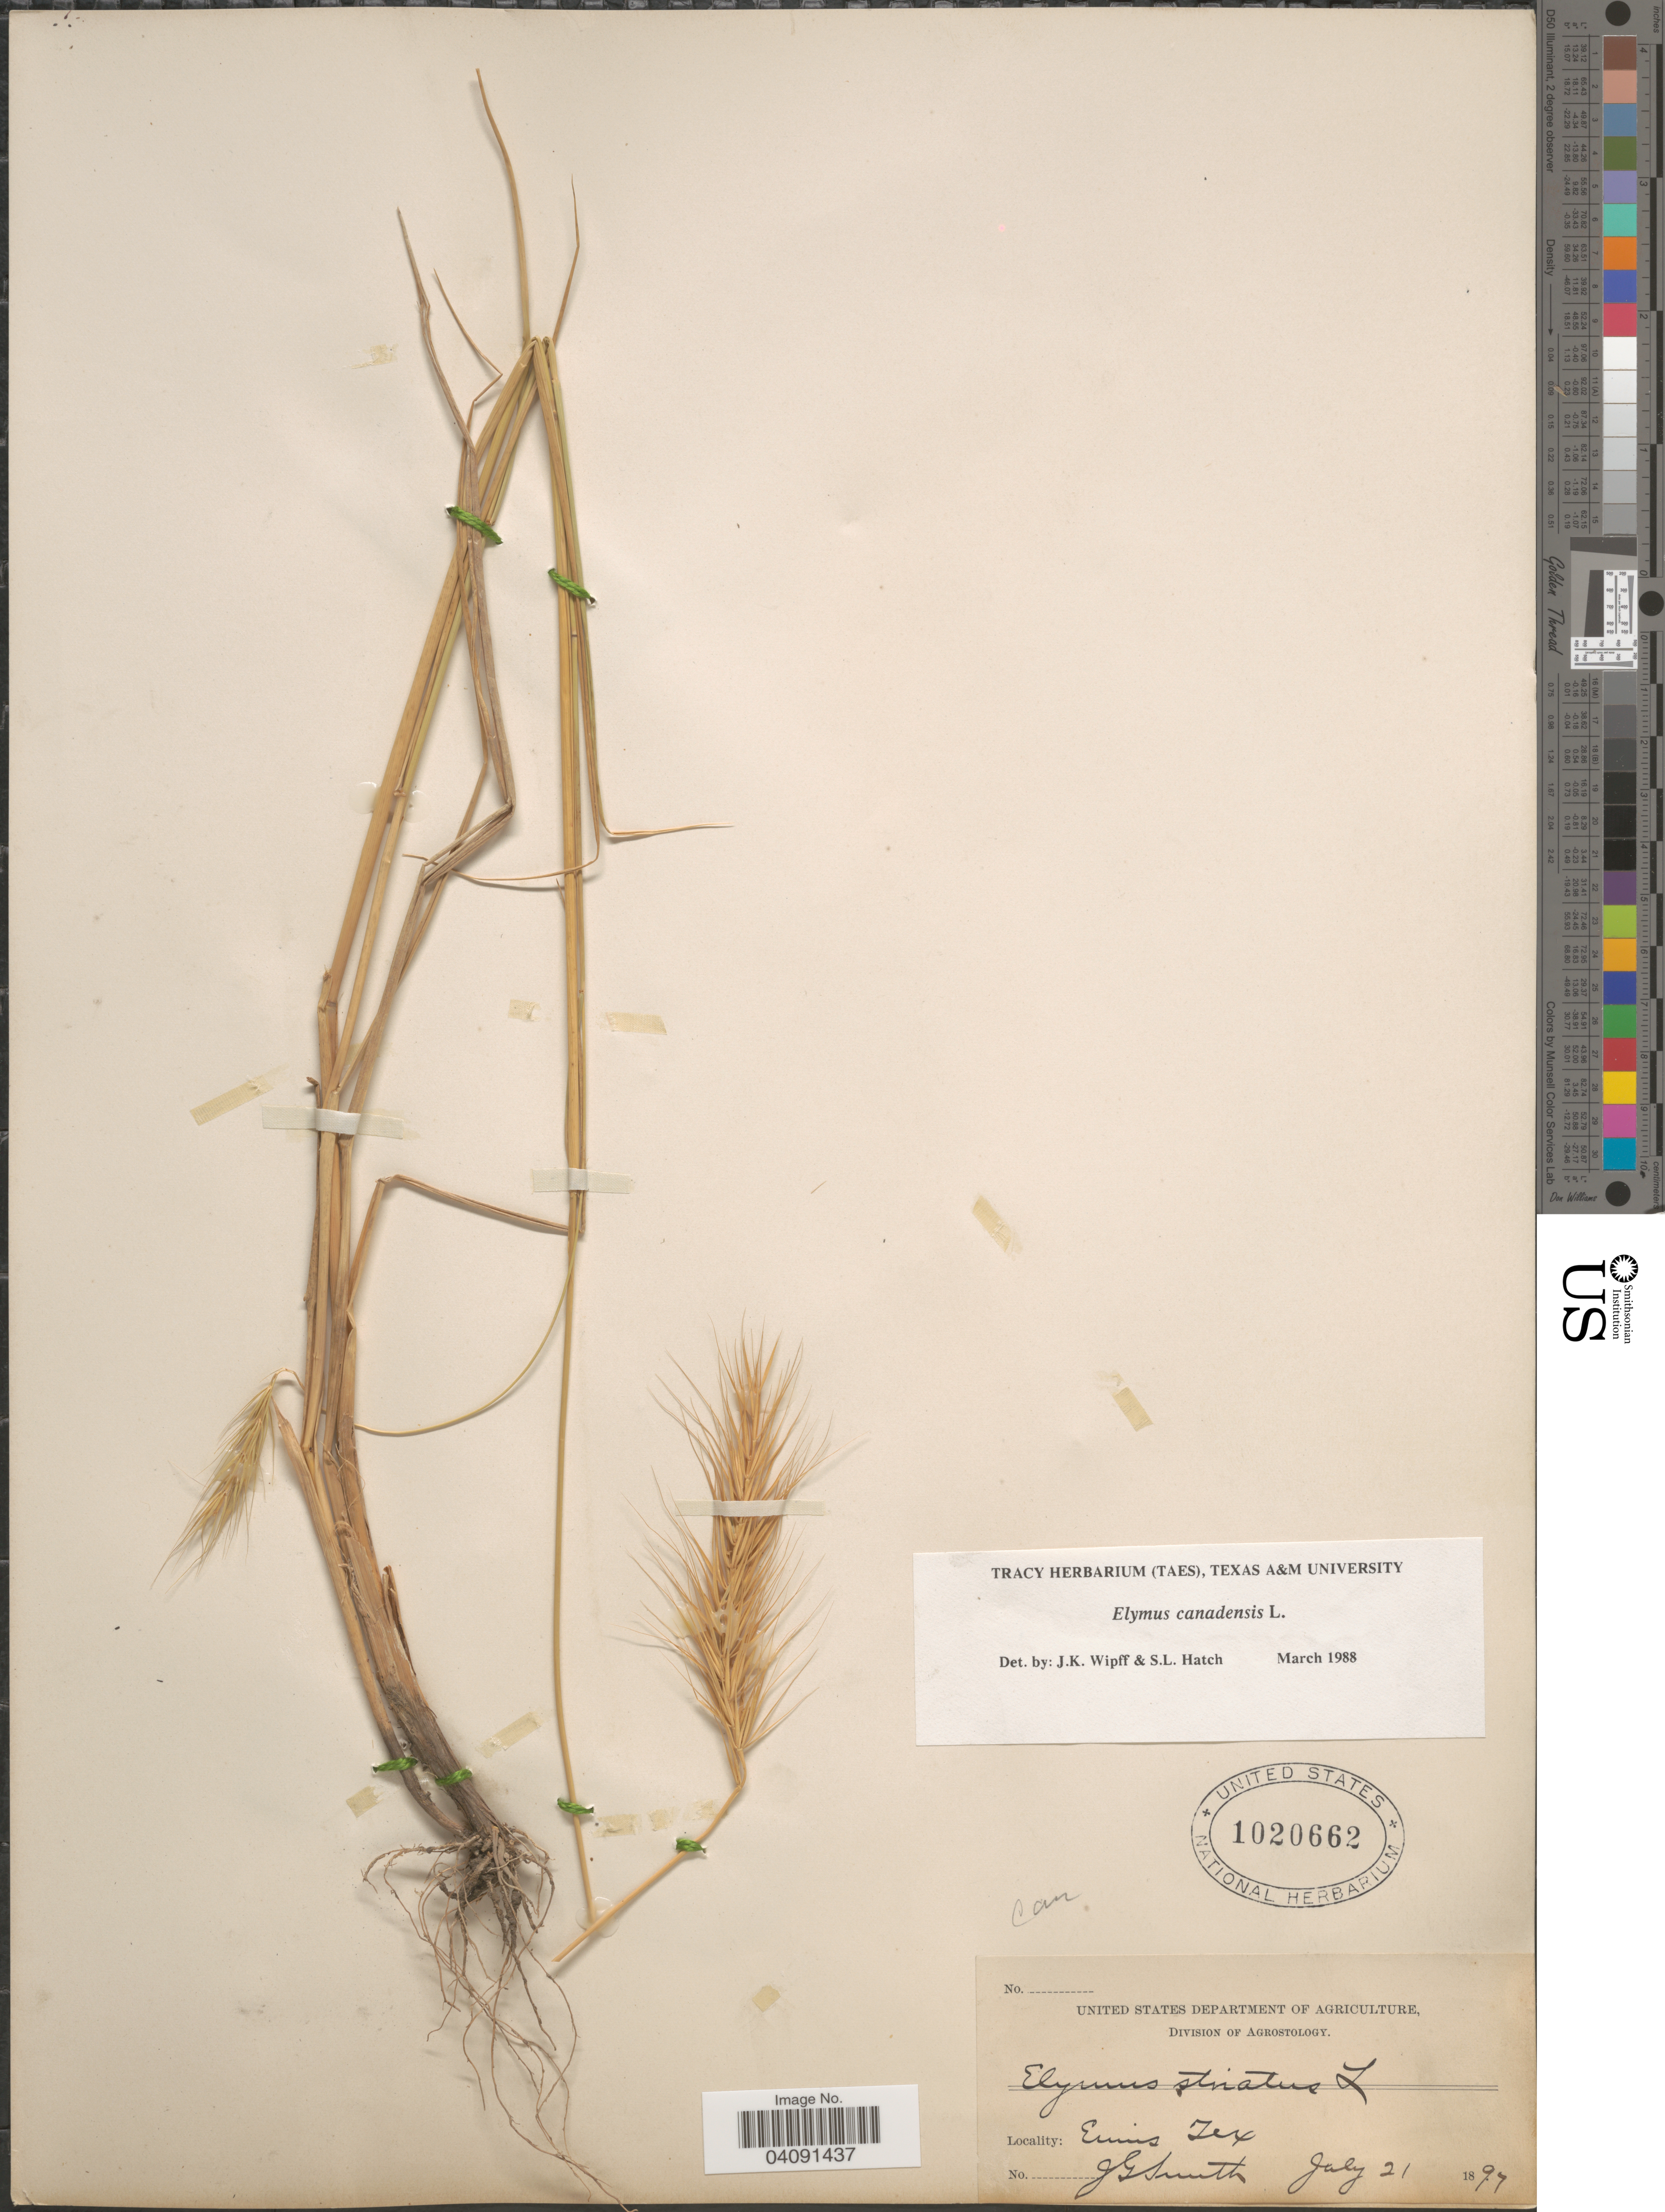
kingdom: Plantae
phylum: Tracheophyta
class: Liliopsida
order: Poales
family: Poaceae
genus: Elymus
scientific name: Elymus canadensis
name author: L.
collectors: J. G. Smith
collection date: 1897-07-21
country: United States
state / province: Texas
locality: Ennis.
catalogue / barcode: US 1020662